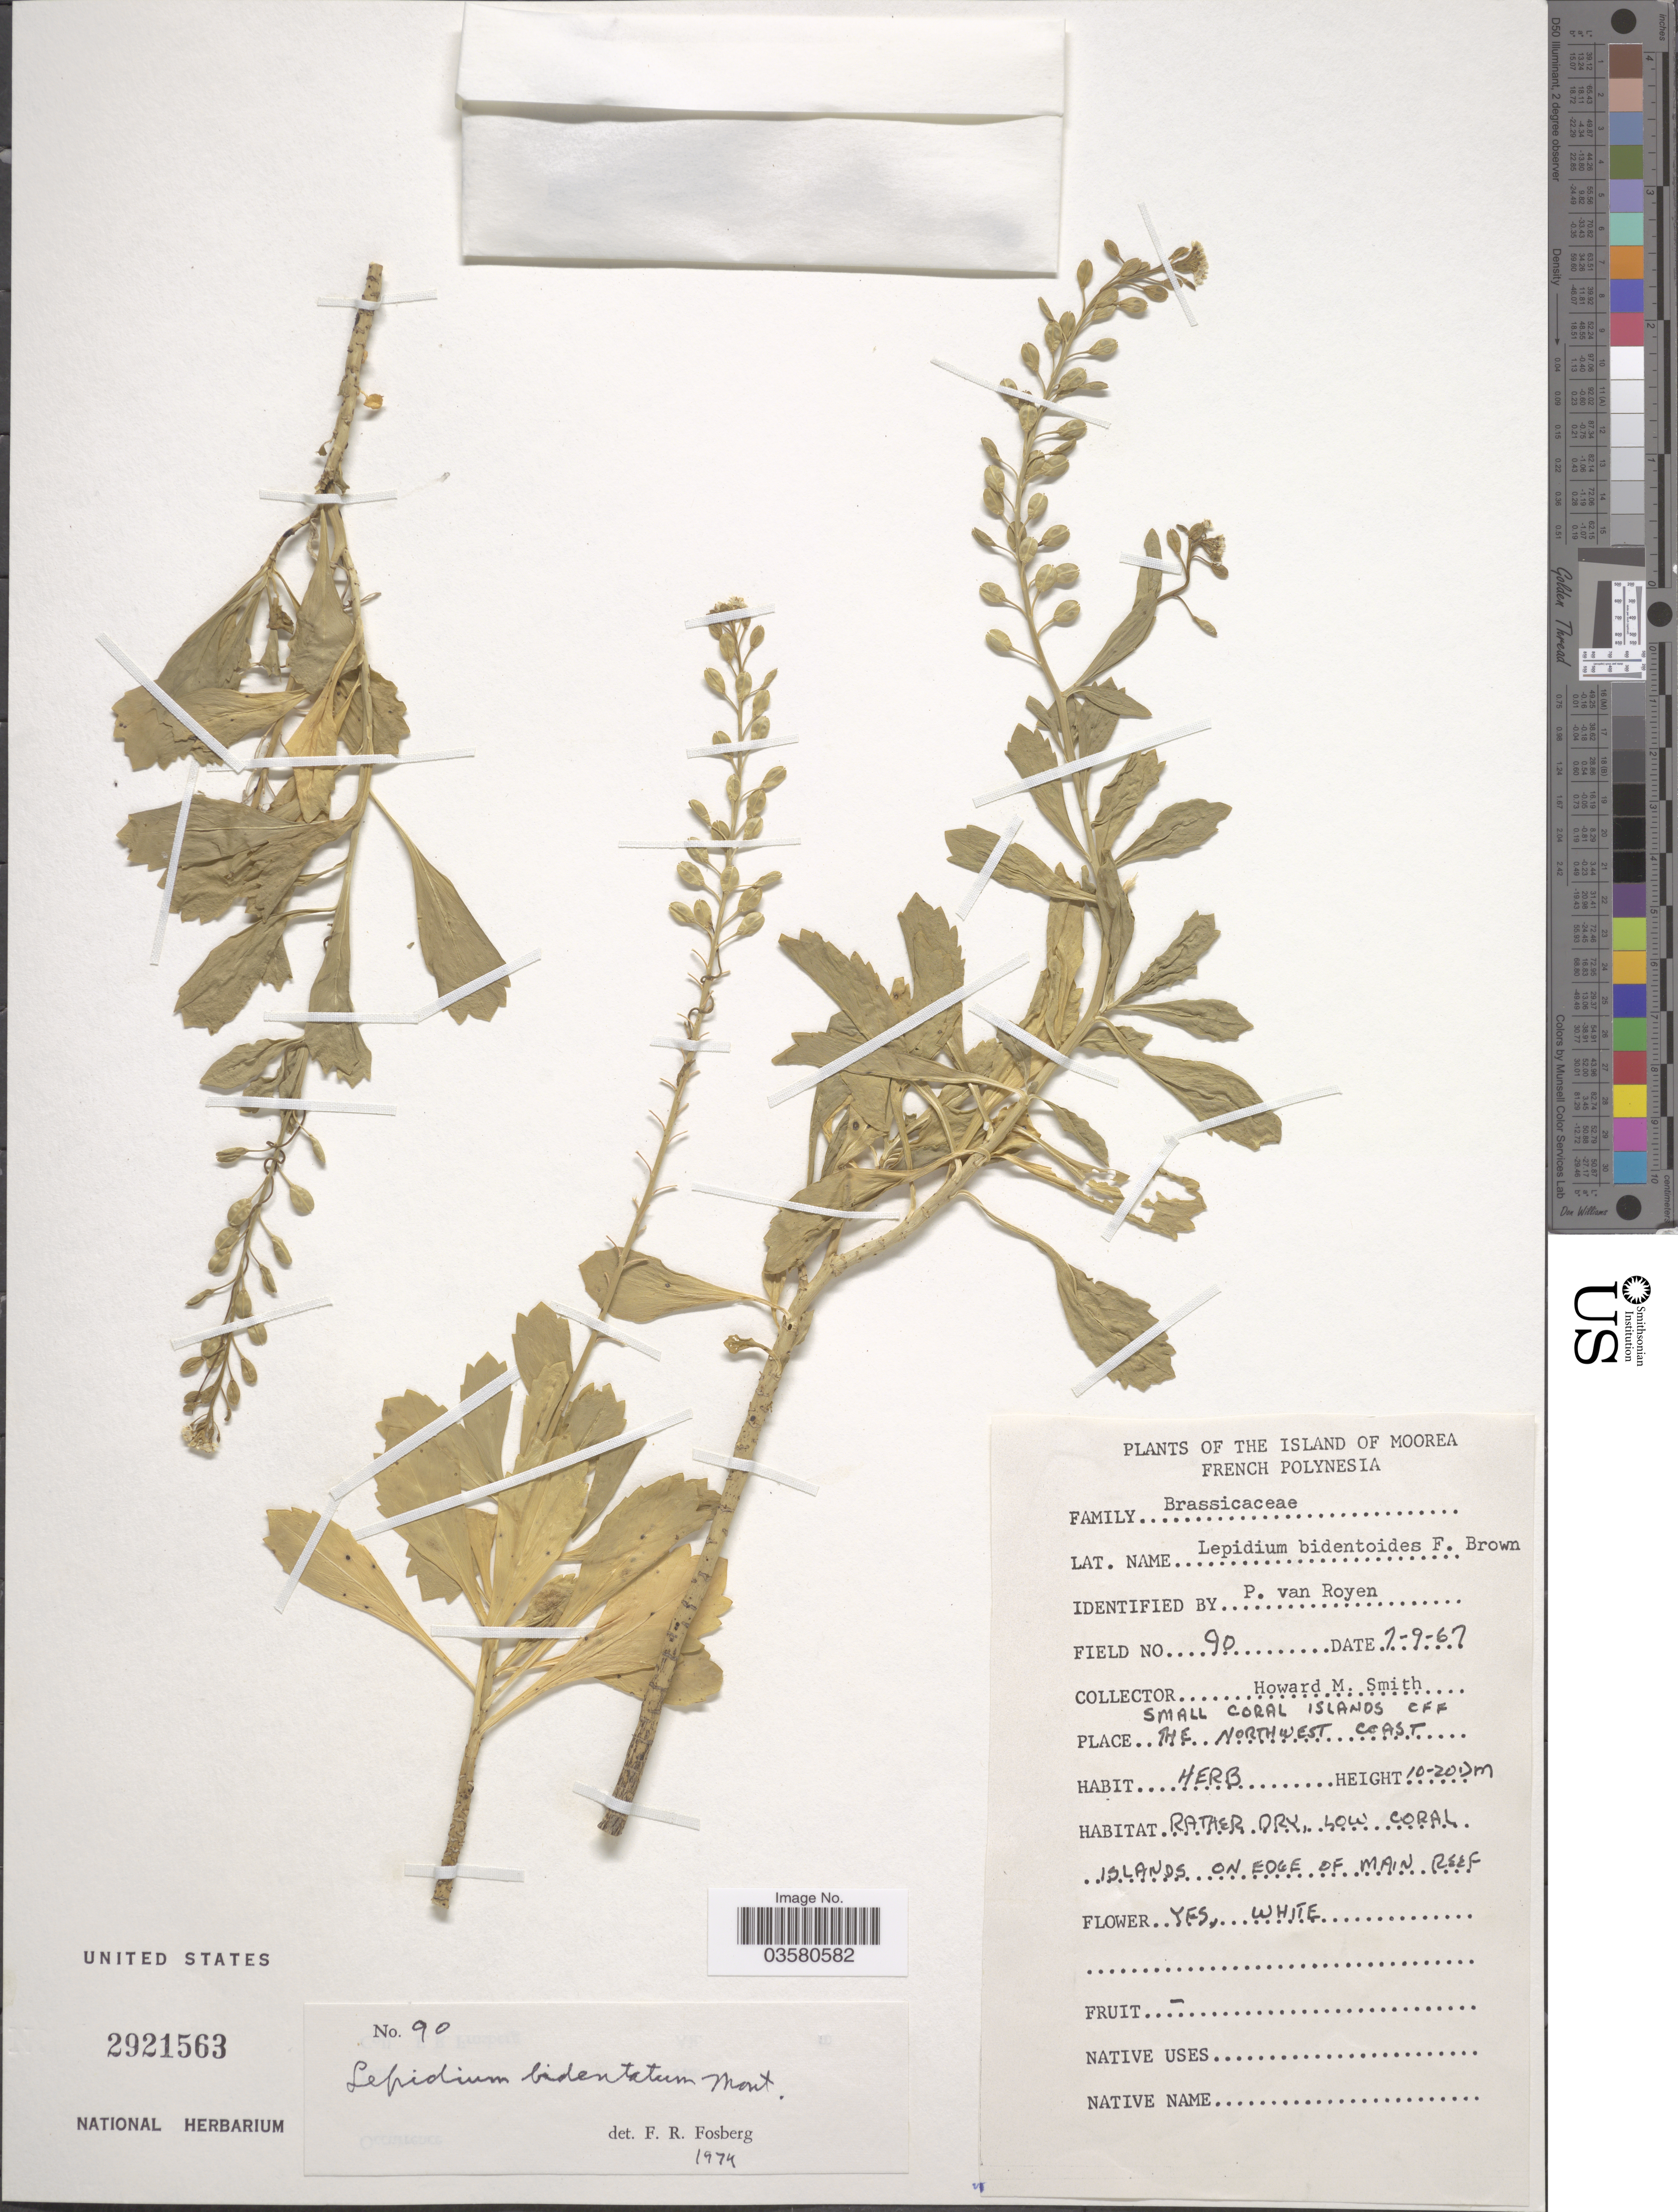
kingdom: Plantae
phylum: Tracheophyta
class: Magnoliopsida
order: Brassicales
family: Brassicaceae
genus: Lepidium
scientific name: Lepidium bidentatum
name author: Montin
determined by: Al-Shehbaz, I. A., (MO), Missouri Botanical Garden (UNITED STATES)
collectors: H. M. Smith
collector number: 90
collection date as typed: Transcribed d/m/y: 7/9/67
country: French Polynesia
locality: The Island of Moorea. Small coral islands off The Northwest Coast. Islands on edge of main reef.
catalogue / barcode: US 2921563